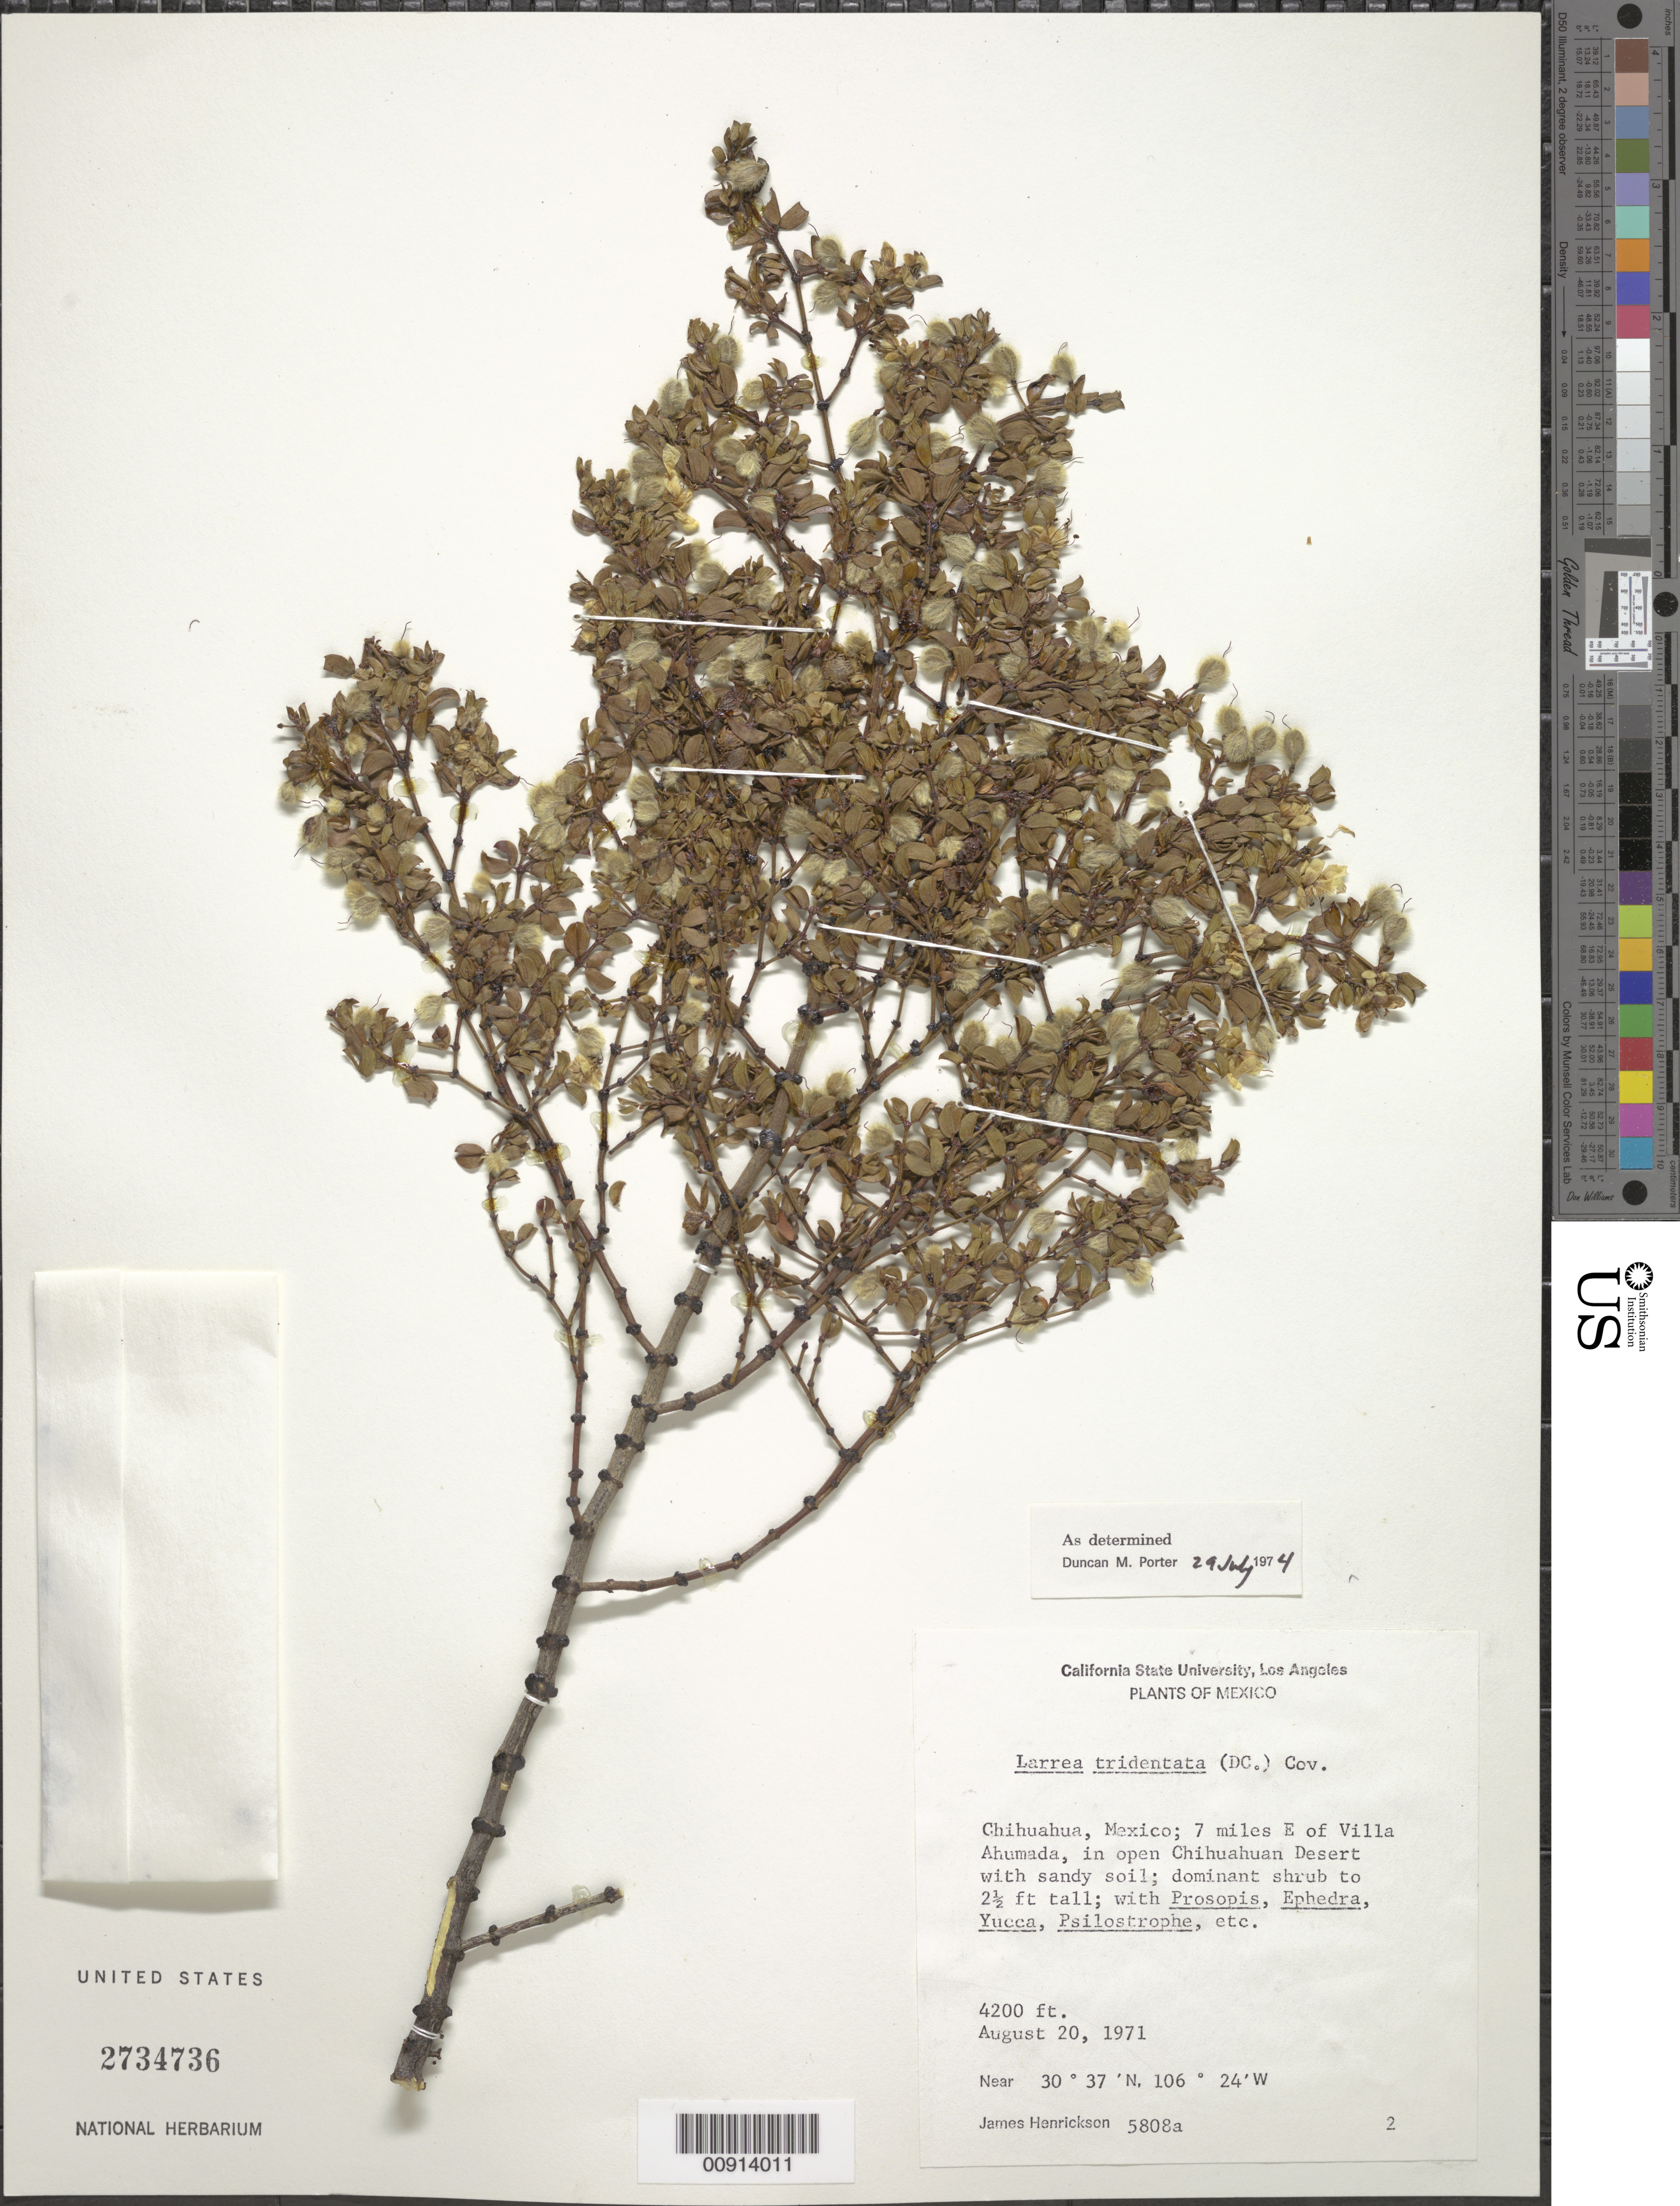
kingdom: Plantae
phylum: Tracheophyta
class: Magnoliopsida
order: Zygophyllales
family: Zygophyllaceae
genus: Larrea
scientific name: Larrea tridentata var. tridentata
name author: (Sessé & Moc. ex DC.) Coville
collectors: J. Henrickson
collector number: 5808 a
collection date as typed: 20 Aug 1971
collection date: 1971-08-20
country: Mexico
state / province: Chihuahua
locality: Chihuahua: 7 miles E of Villa Ahumada.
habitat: In open Chihuahuan Desert with sandy soil; dominant shrub with Prosopis, Ephedra, Yucca, Psilostrophe, etc.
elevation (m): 1280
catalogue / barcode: US 2734736